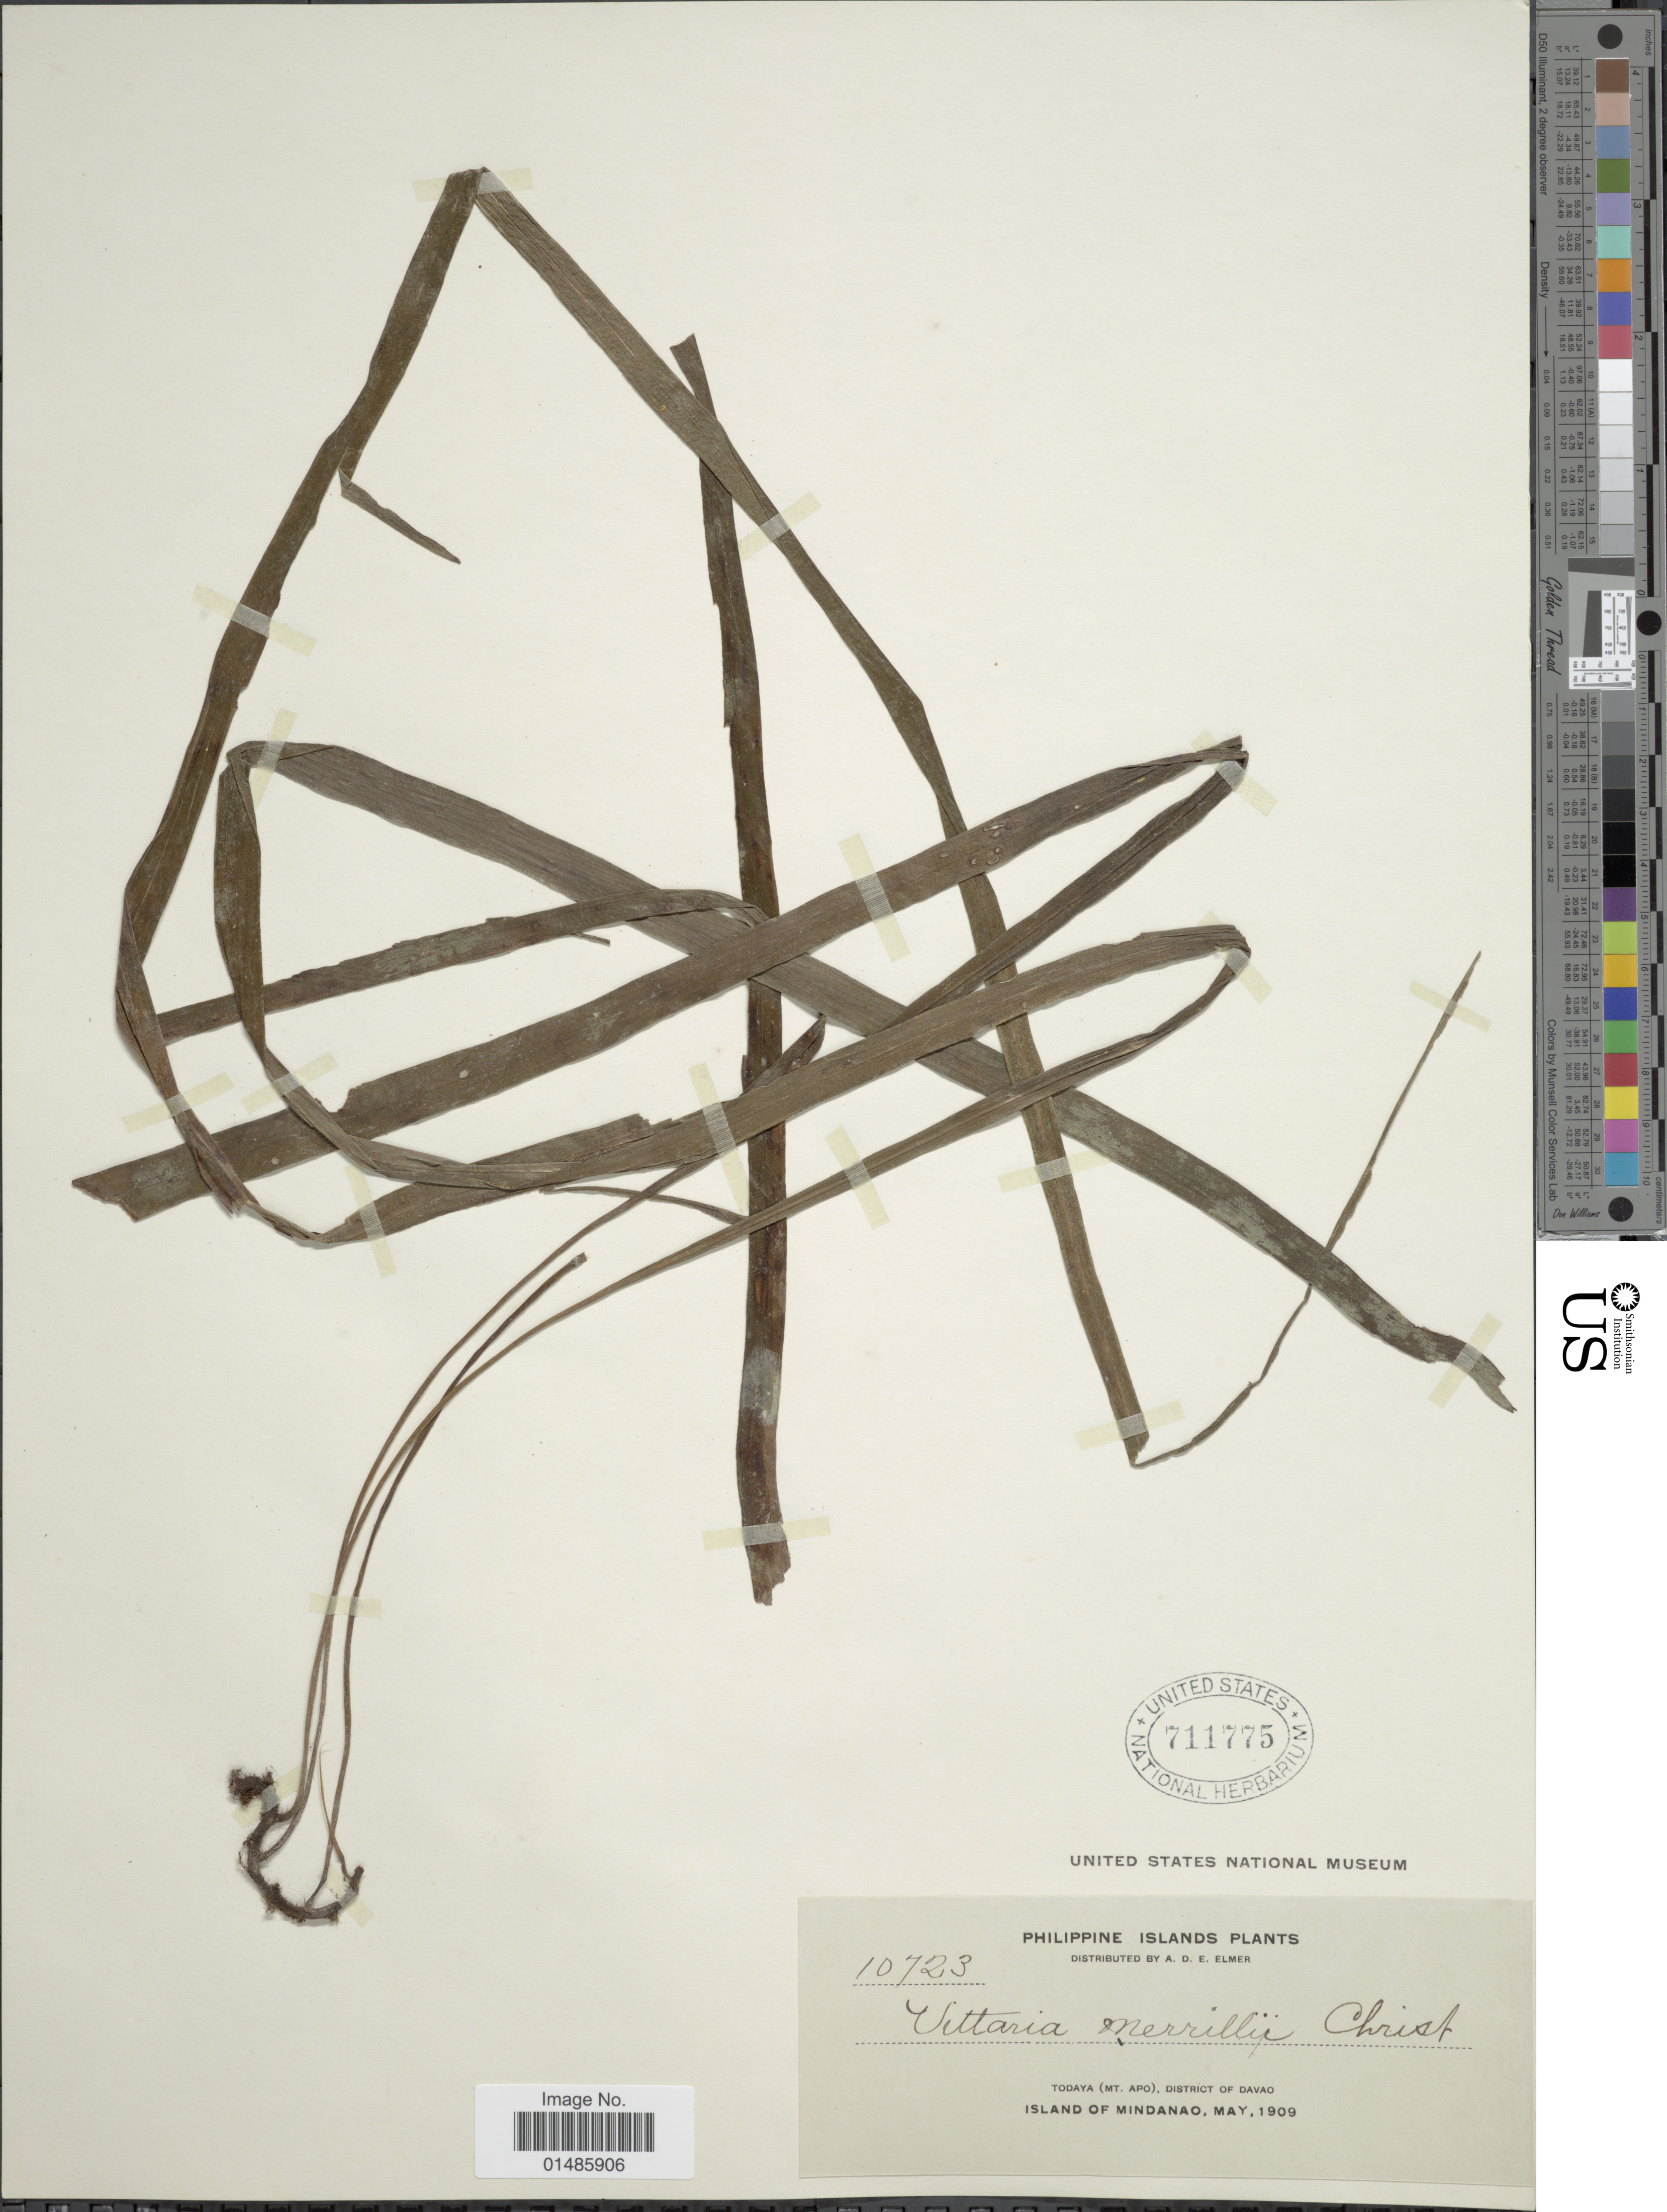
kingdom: Plantae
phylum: Tracheophyta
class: Polypodiopsida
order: Polypodiales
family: Pteridaceae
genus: Haplopteris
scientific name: Haplopteris elongata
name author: (Sw.) Crane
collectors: A. D. E. Elmer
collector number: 10723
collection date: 1909-05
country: Philippines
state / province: Davao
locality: Todaya (Mt. Apo), Island of Mindanao.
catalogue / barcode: US 711775